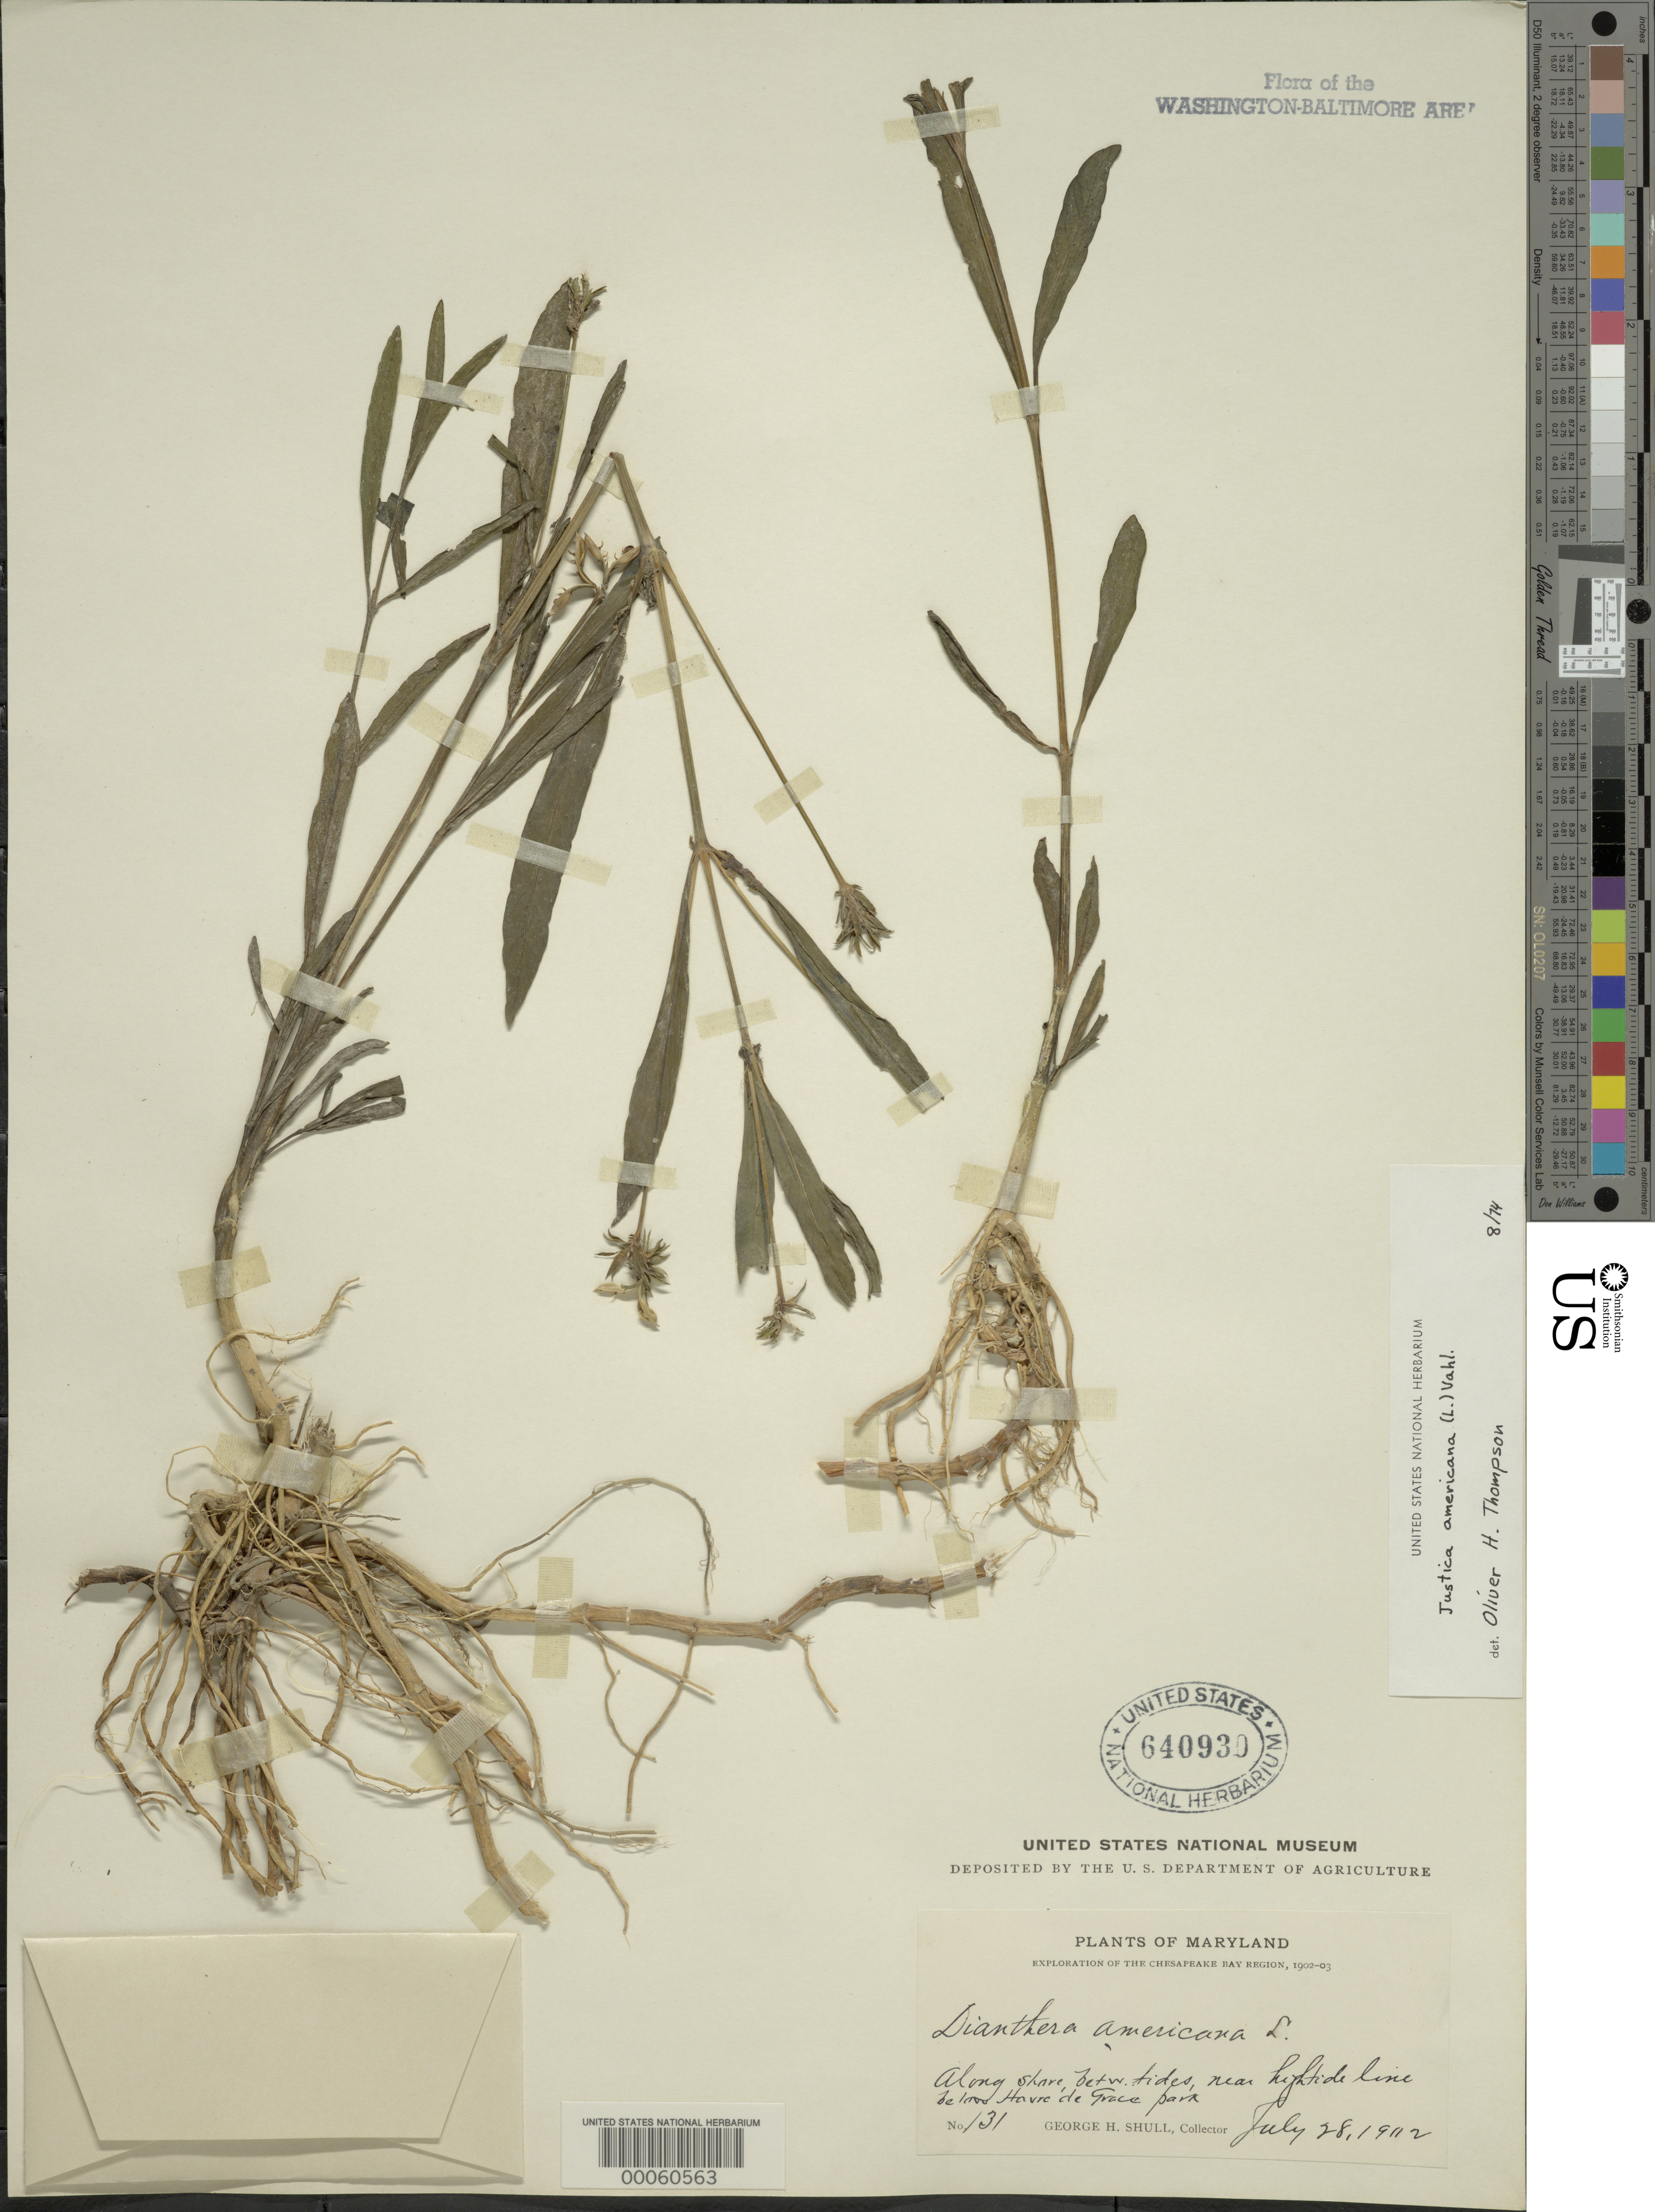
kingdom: Plantae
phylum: Tracheophyta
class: Magnoliopsida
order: Lamiales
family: Acanthaceae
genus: Justicia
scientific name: Justicia americana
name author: (L.) Vahl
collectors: G. H. Shull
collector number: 131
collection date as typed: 28 Jul 1912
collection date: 1912-07-28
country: United States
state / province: Maryland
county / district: Harford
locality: Below Havre De Grace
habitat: Along shore between tides, near hightide line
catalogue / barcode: US 640930